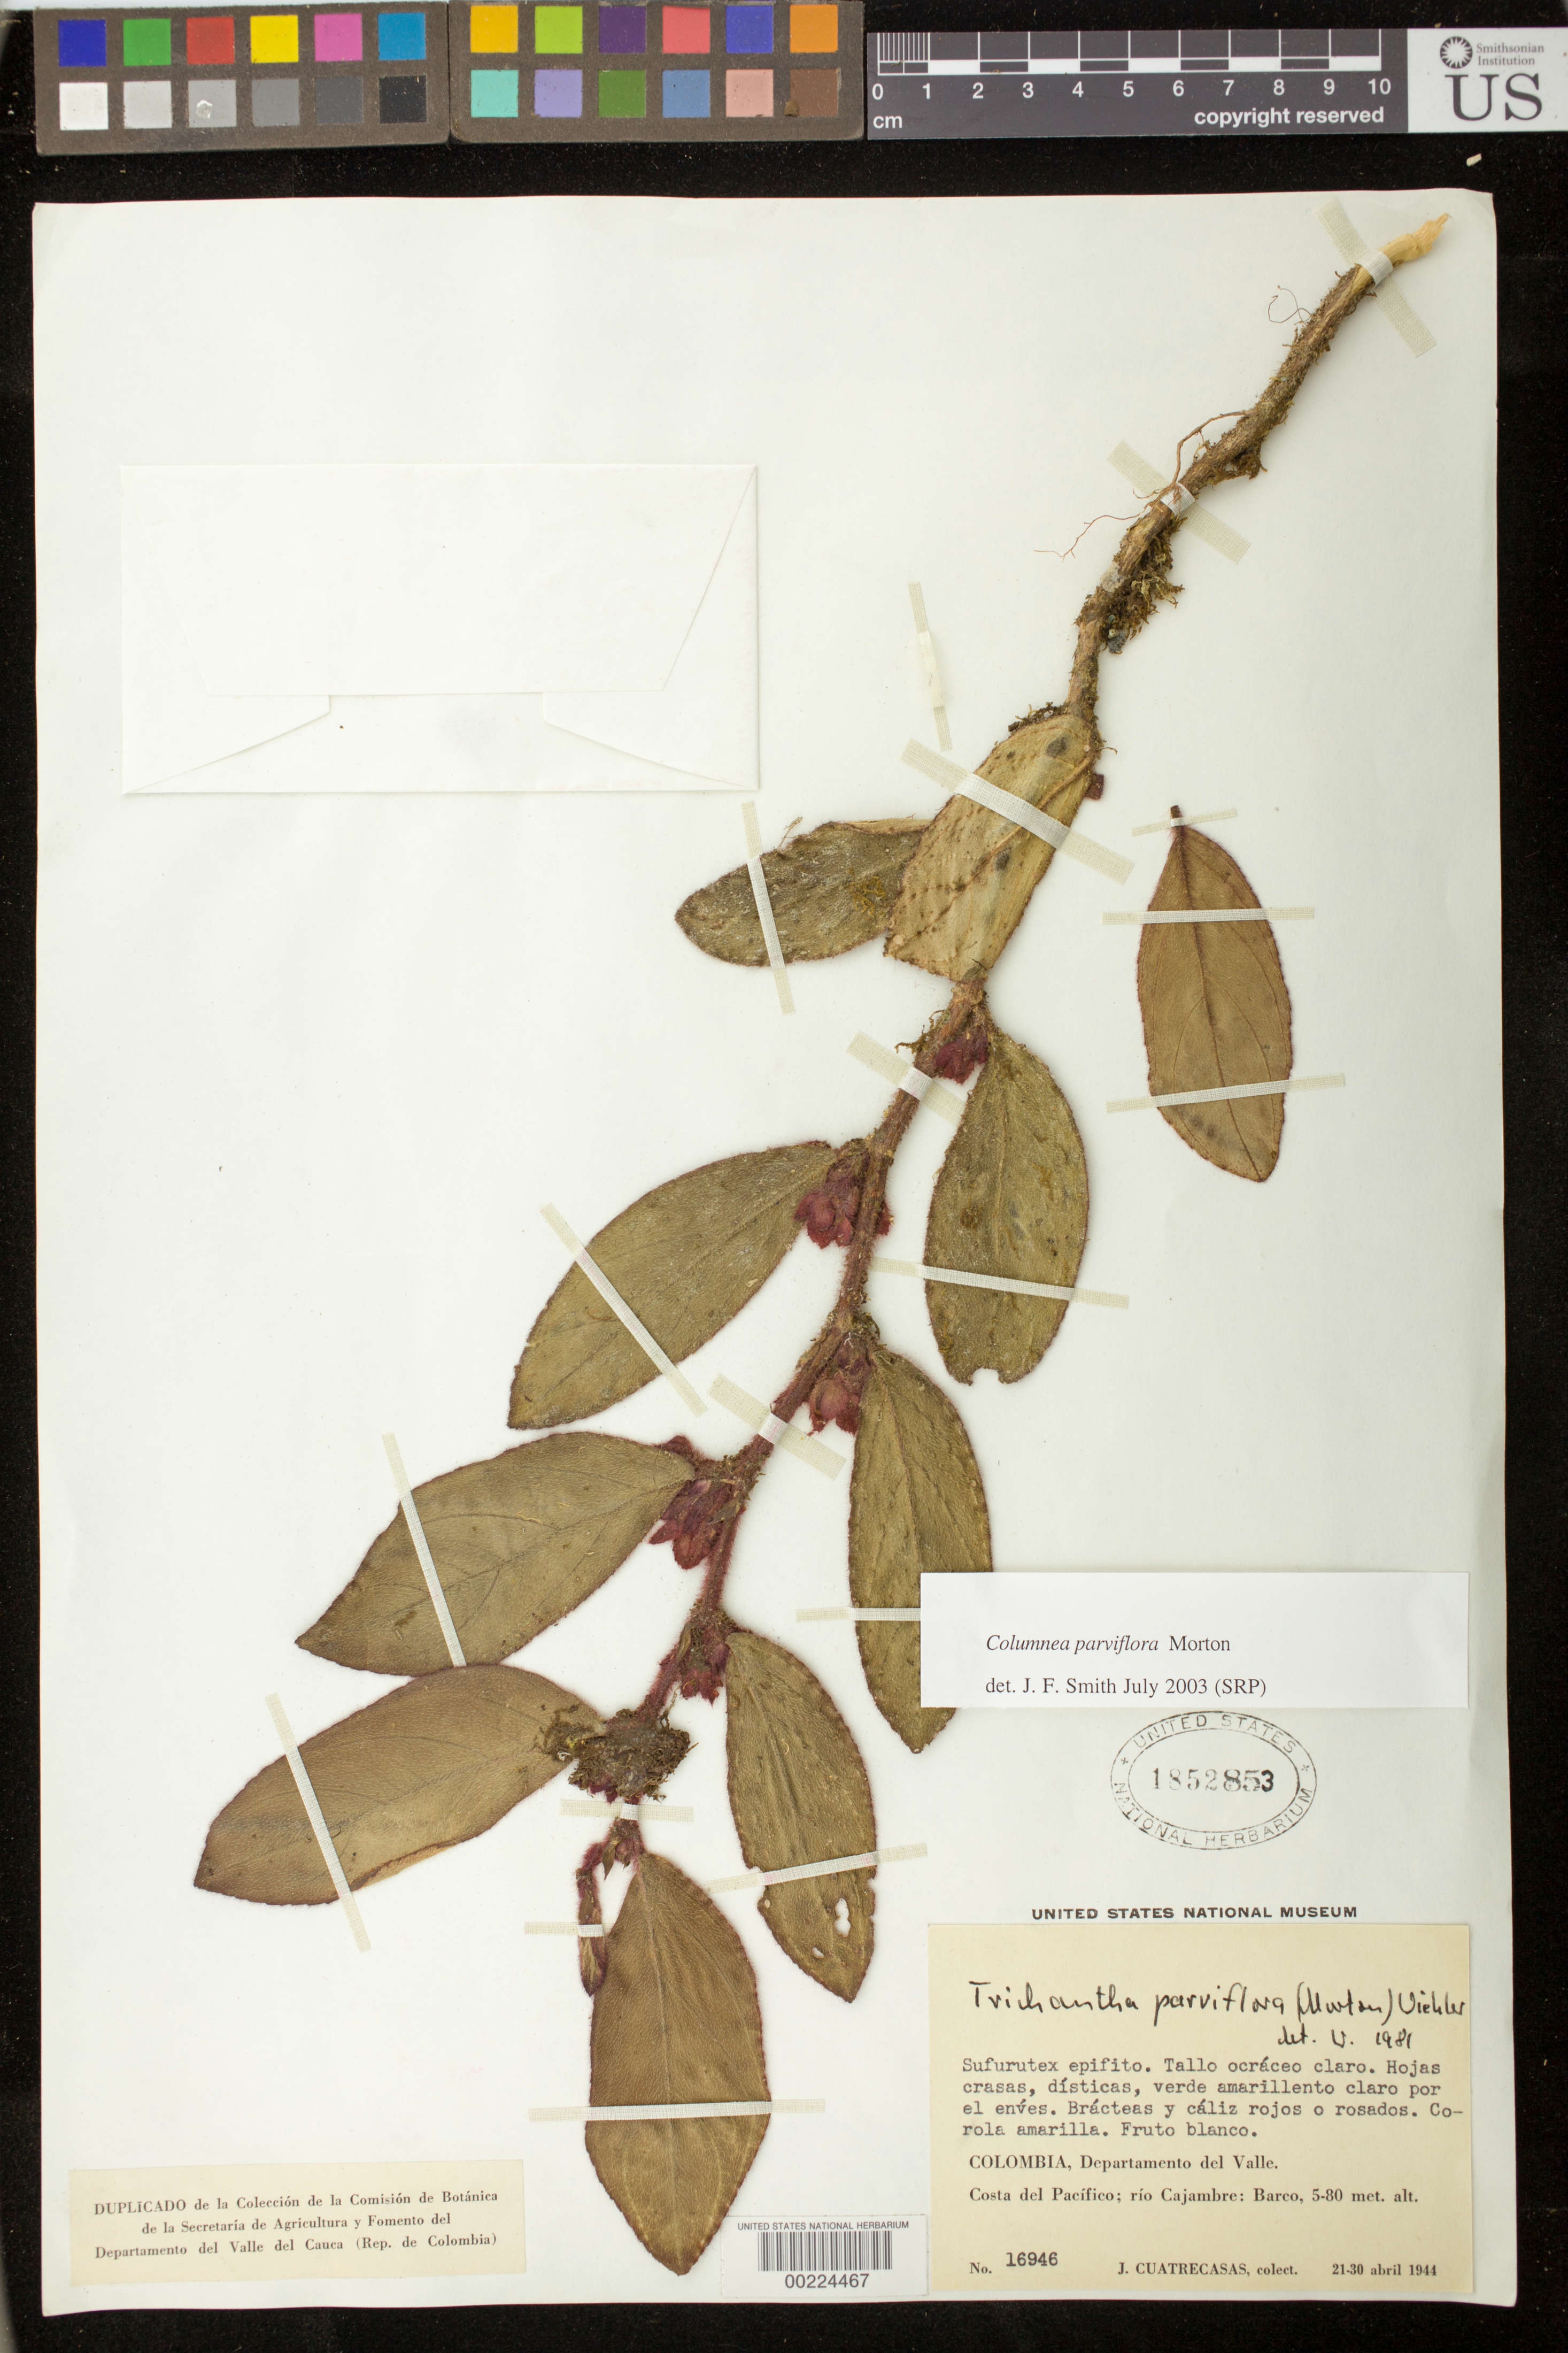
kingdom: Plantae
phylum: Tracheophyta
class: Magnoliopsida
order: Lamiales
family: Gesneriaceae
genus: Columnea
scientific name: Columnea herthae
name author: Mansf.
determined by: Clark, J. L.; Skog, Laurence E.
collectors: J. Cuatrecasas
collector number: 16946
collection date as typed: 21-30 Apr 1944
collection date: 1944-04-21/1944-04-30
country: Colombia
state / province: Valle del Cauca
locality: Pacific coast, Rio Cajambre, Barco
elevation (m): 5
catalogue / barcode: US 1852853